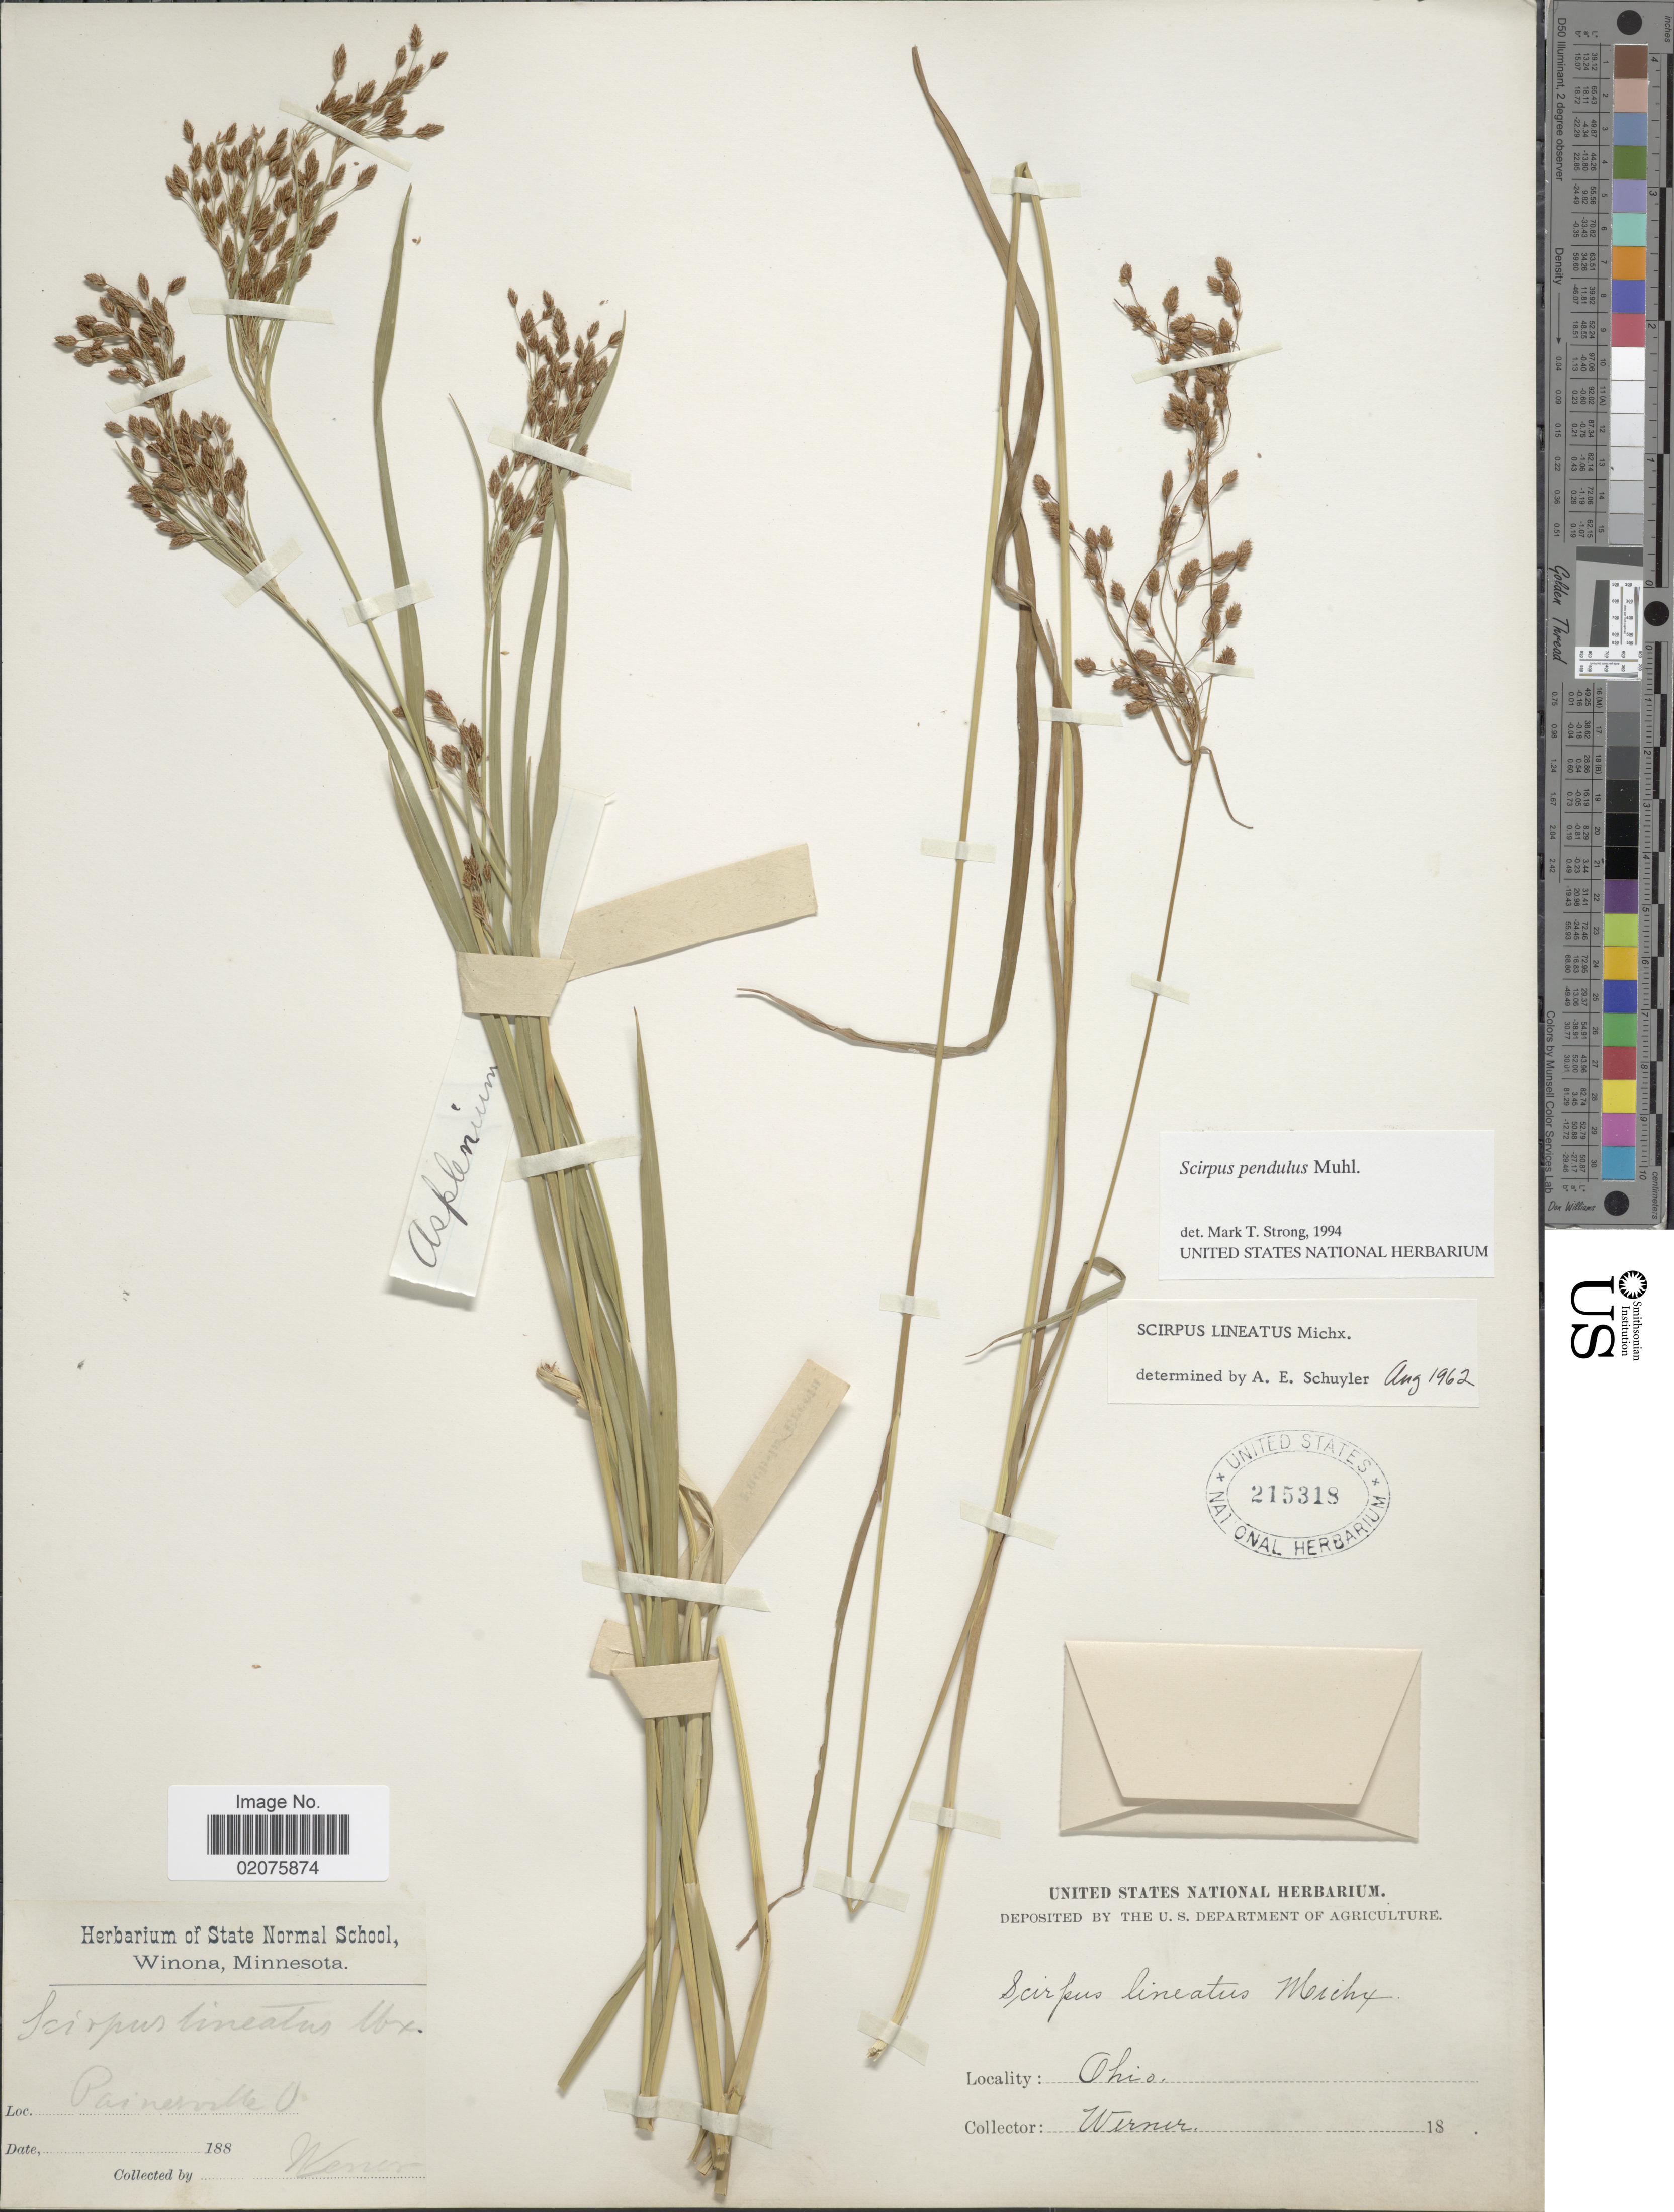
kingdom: Plantae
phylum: Tracheophyta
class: Liliopsida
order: Poales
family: Cyperaceae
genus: Scirpus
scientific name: Scirpus pendulus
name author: Muhl.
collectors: -. Werner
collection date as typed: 188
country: United States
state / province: Ohio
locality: Painesville, O.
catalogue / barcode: US 215318